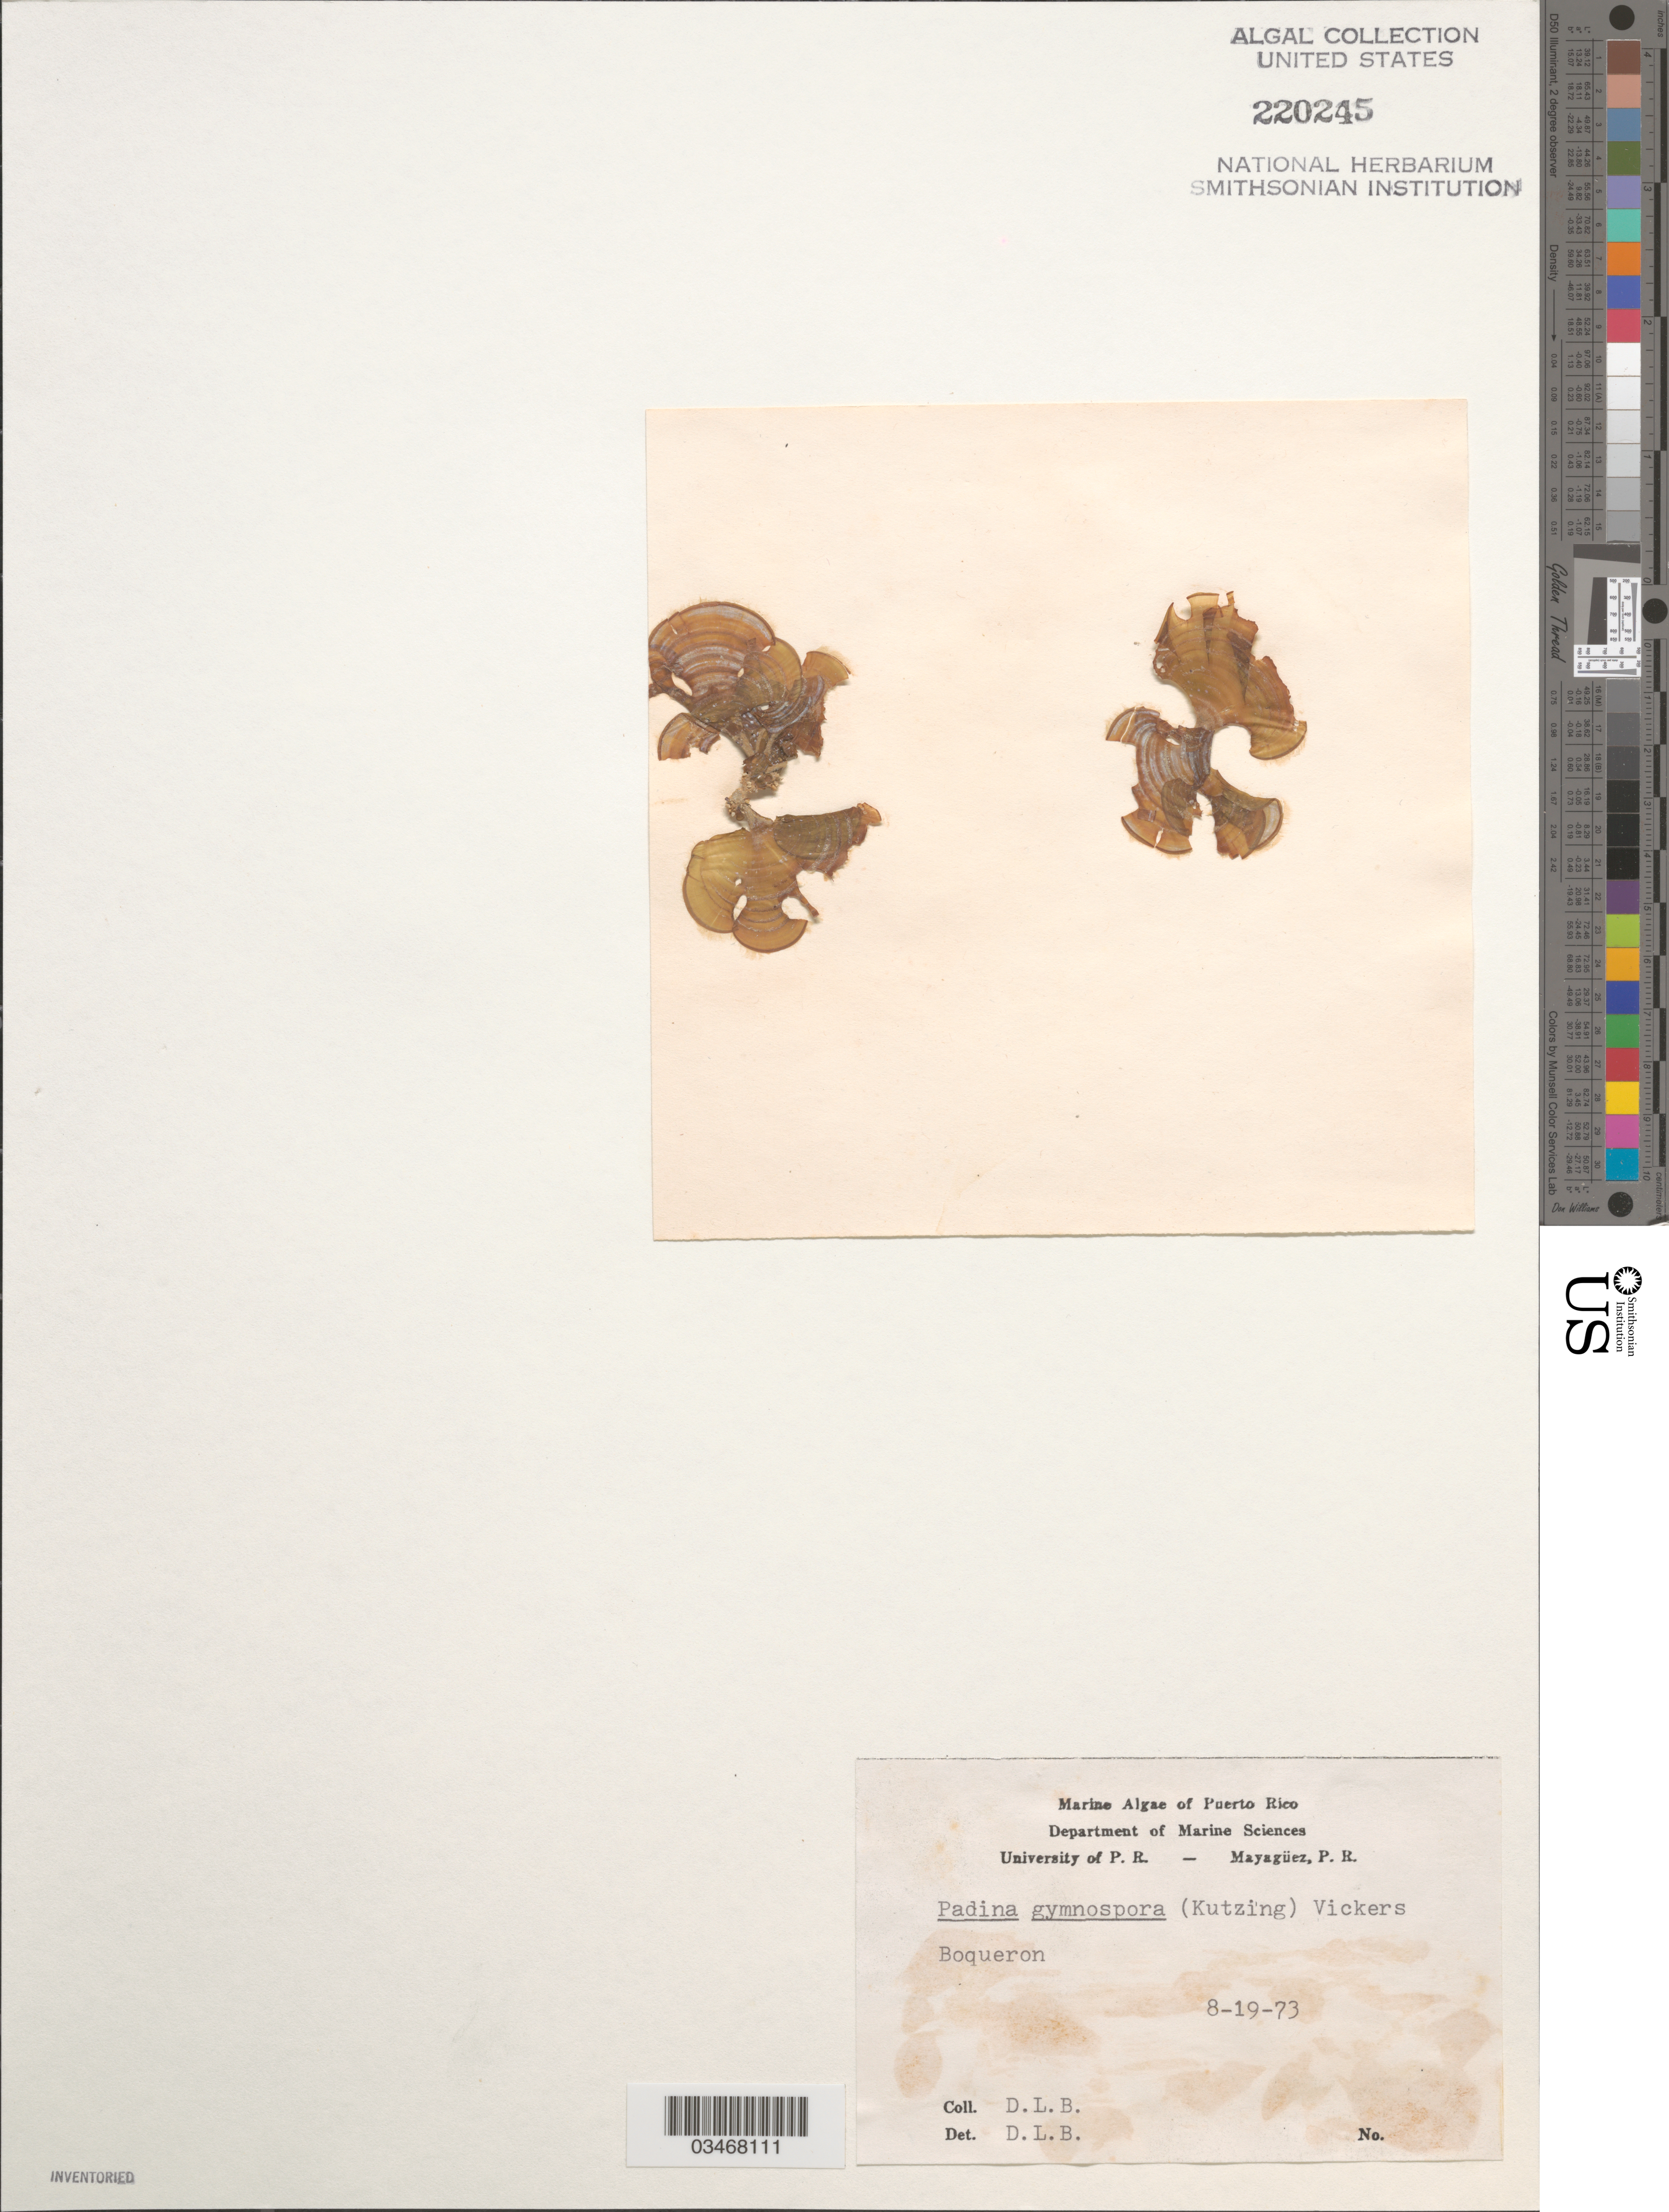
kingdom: Chromista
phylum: Ochrophyta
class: Phaeophyceae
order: Dictyotales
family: Dictyotaceae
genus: Padina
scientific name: Padina gymnospora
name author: (Kütz.) O.G. Sond.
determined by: Ballantine, D. L.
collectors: D.L. Ballantine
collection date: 1973-08-19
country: Puerto Rico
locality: Boqueron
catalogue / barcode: US 220245